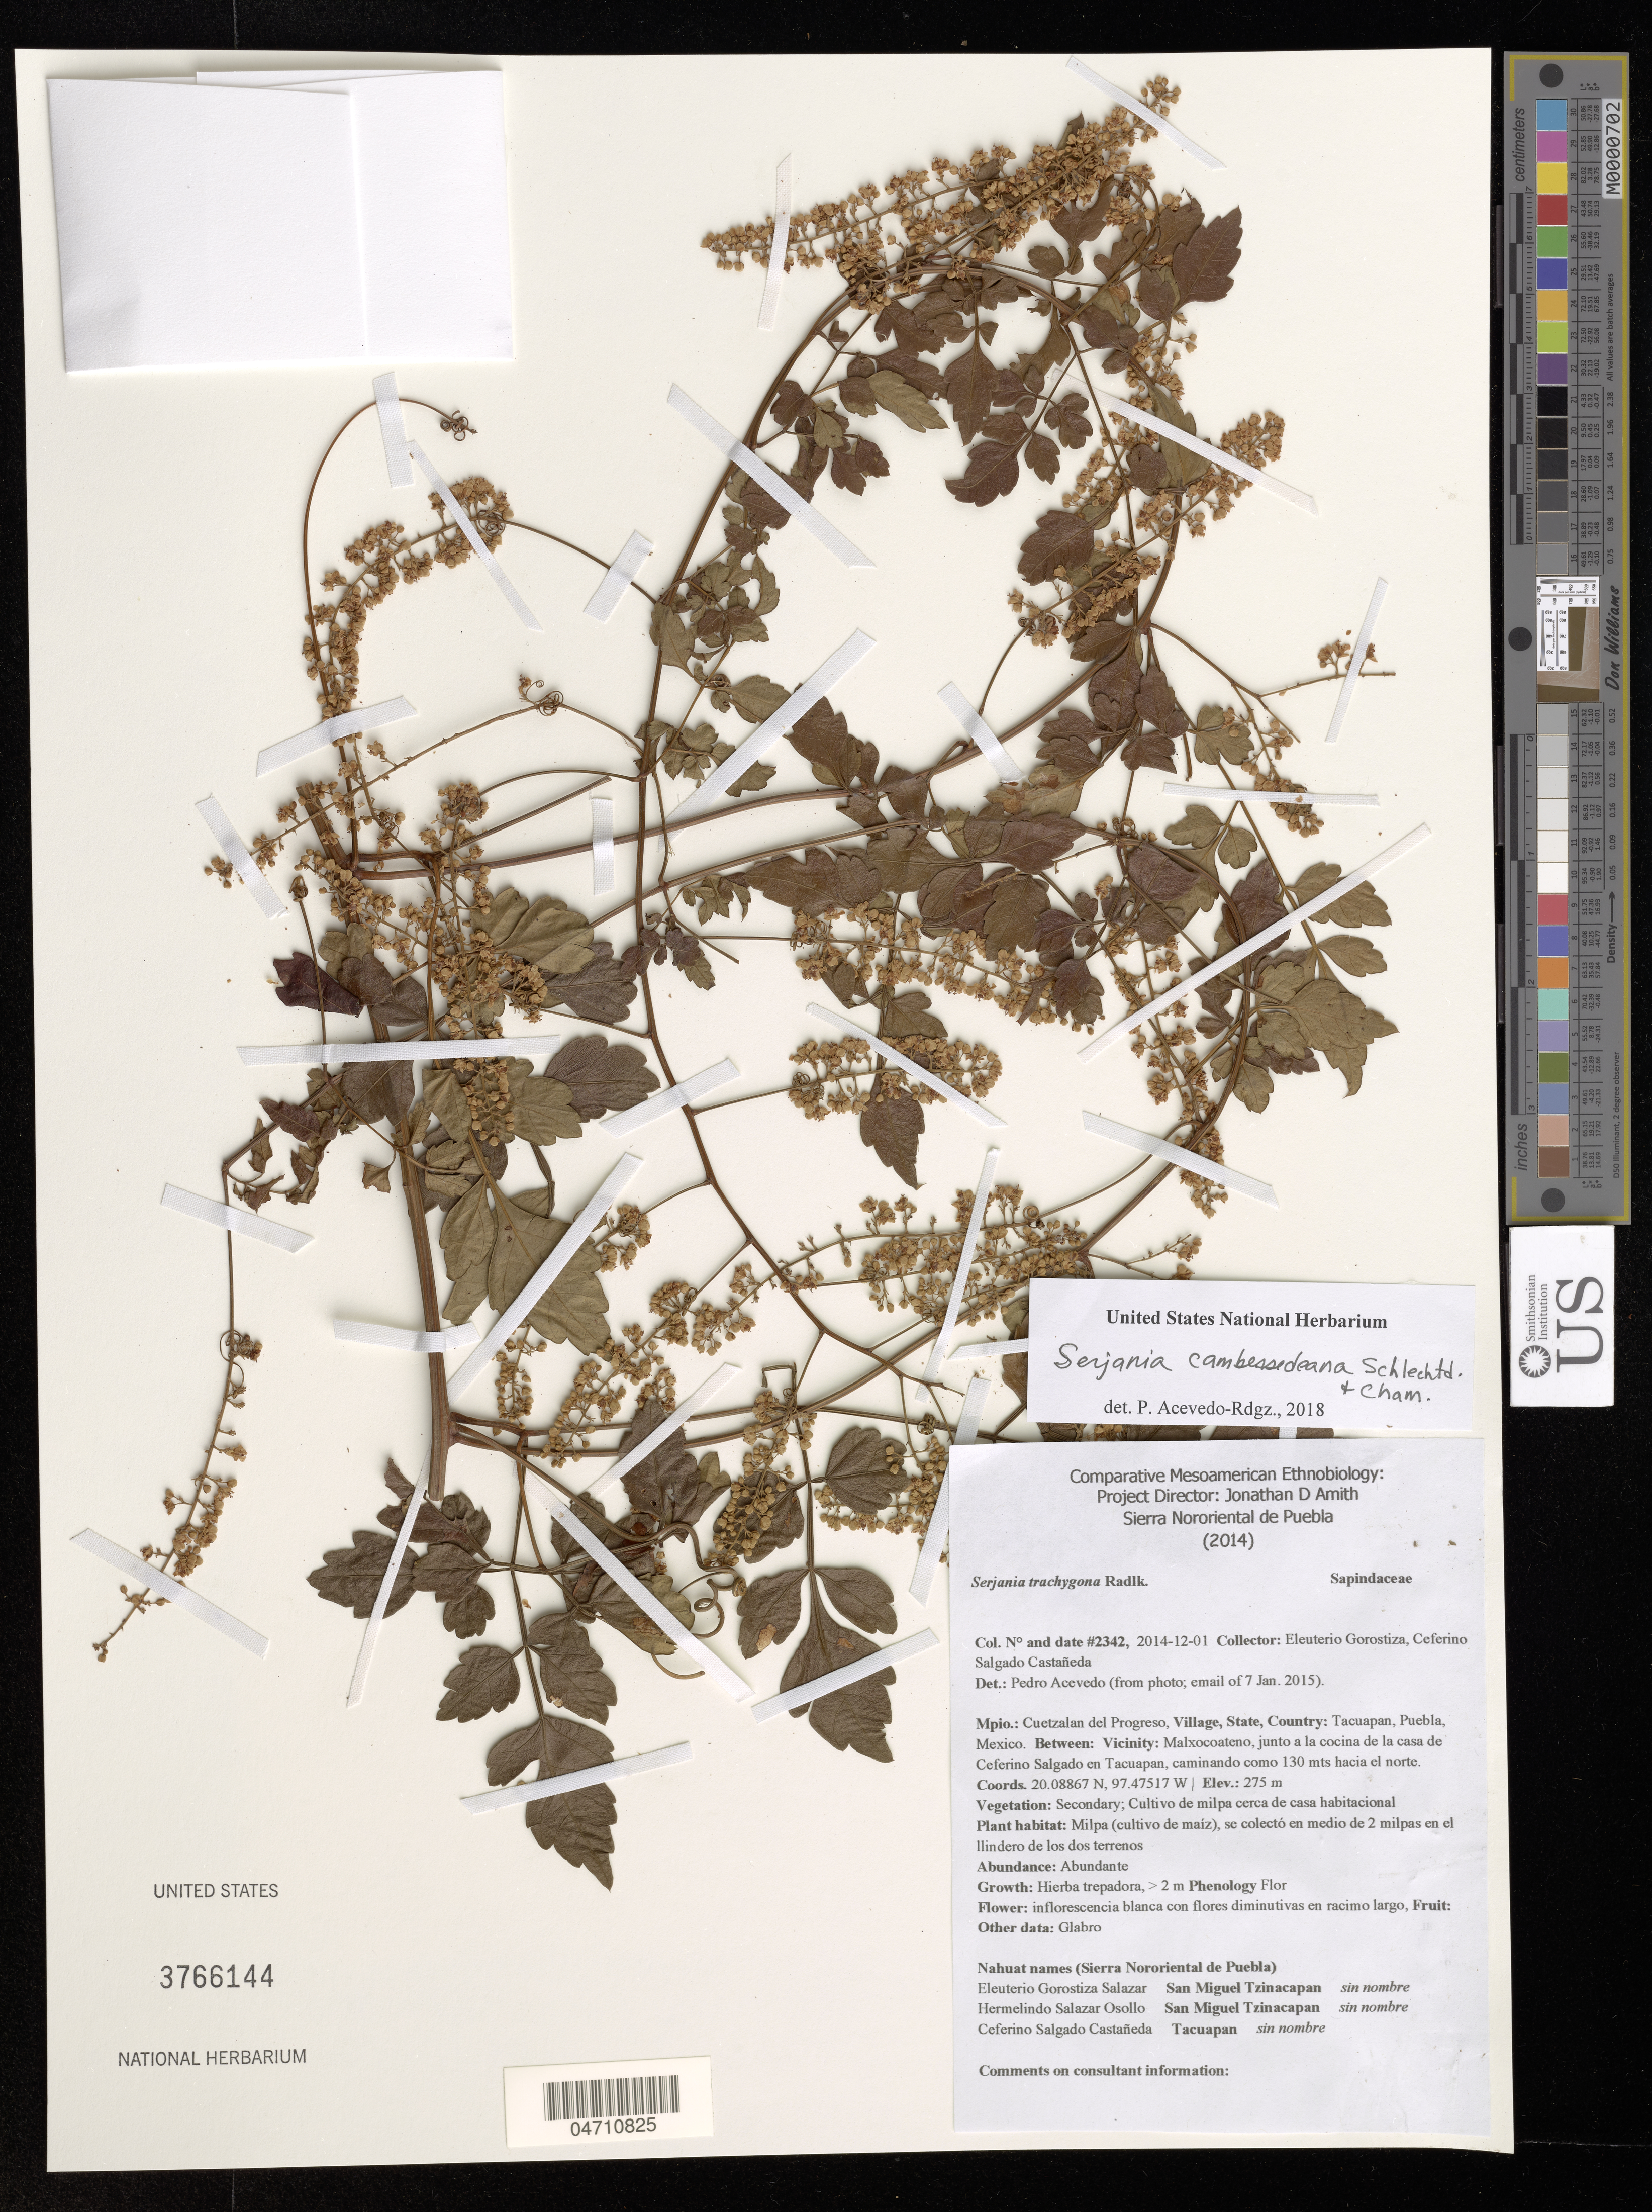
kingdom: Plantae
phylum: Tracheophyta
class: Magnoliopsida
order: Sapindales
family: Sapindaceae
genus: Serjania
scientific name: Serjania cambessediana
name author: Schltdl. & Cham.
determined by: Acevedo-Rodríguez, P., (BOT), Smithsonian Institution - National Museum of Natural History (UNITED STATES)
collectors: E. Gorostiza S. & C. Salgado Castañeda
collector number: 2342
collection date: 2014-12-01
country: Mexico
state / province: Puebla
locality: Mpio.: Cuetzalan del Progreso, Tacuapan. Between: Vicinity: Malxocoateno, junto a la cocina de la casa de Ceferino Salgado en Tacuapan, caminando como 130 mts hacia el norte.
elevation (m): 275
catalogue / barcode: US 3766144